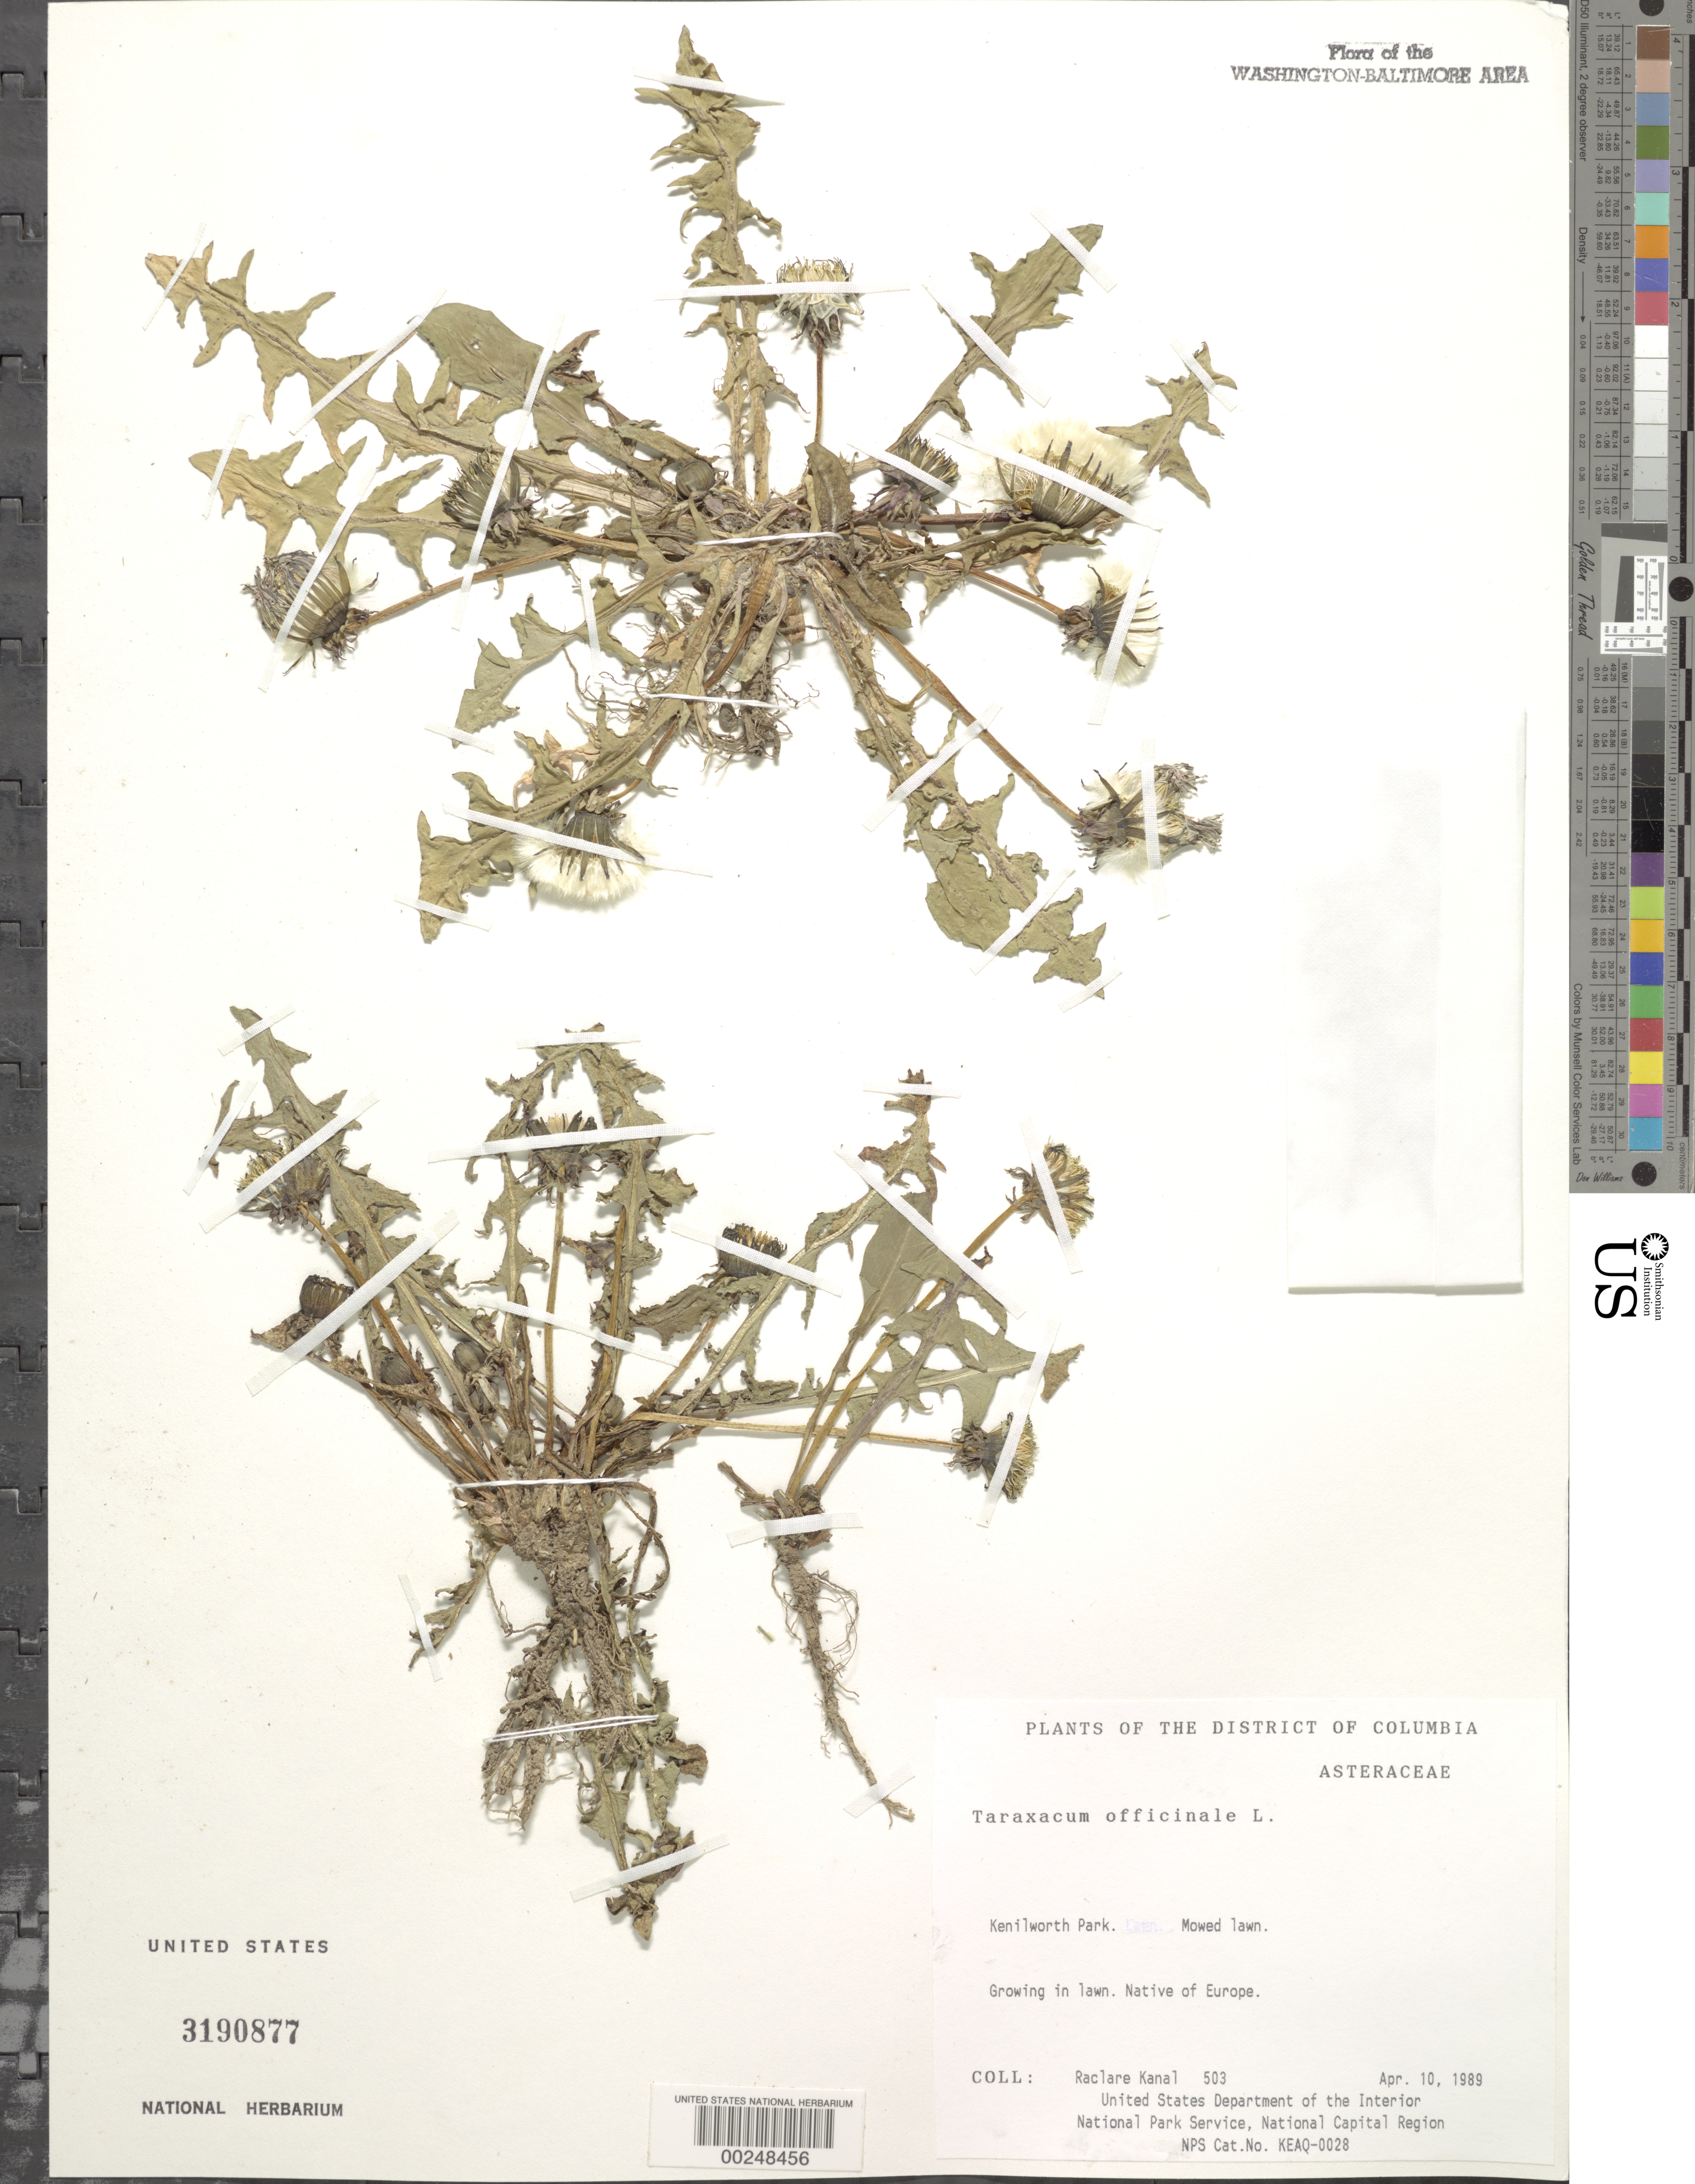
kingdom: Plantae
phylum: Tracheophyta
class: Magnoliopsida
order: Asterales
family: Asteraceae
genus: Taraxacum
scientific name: Taraxacum officinale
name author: G.H. Weber ex F.H. Wigg.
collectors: R. Kanal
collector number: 503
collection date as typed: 10 Apr 1989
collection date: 1989-04-10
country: United States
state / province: District of Columbia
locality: Kenilworth Park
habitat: Mowed lawn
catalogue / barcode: US 3190877